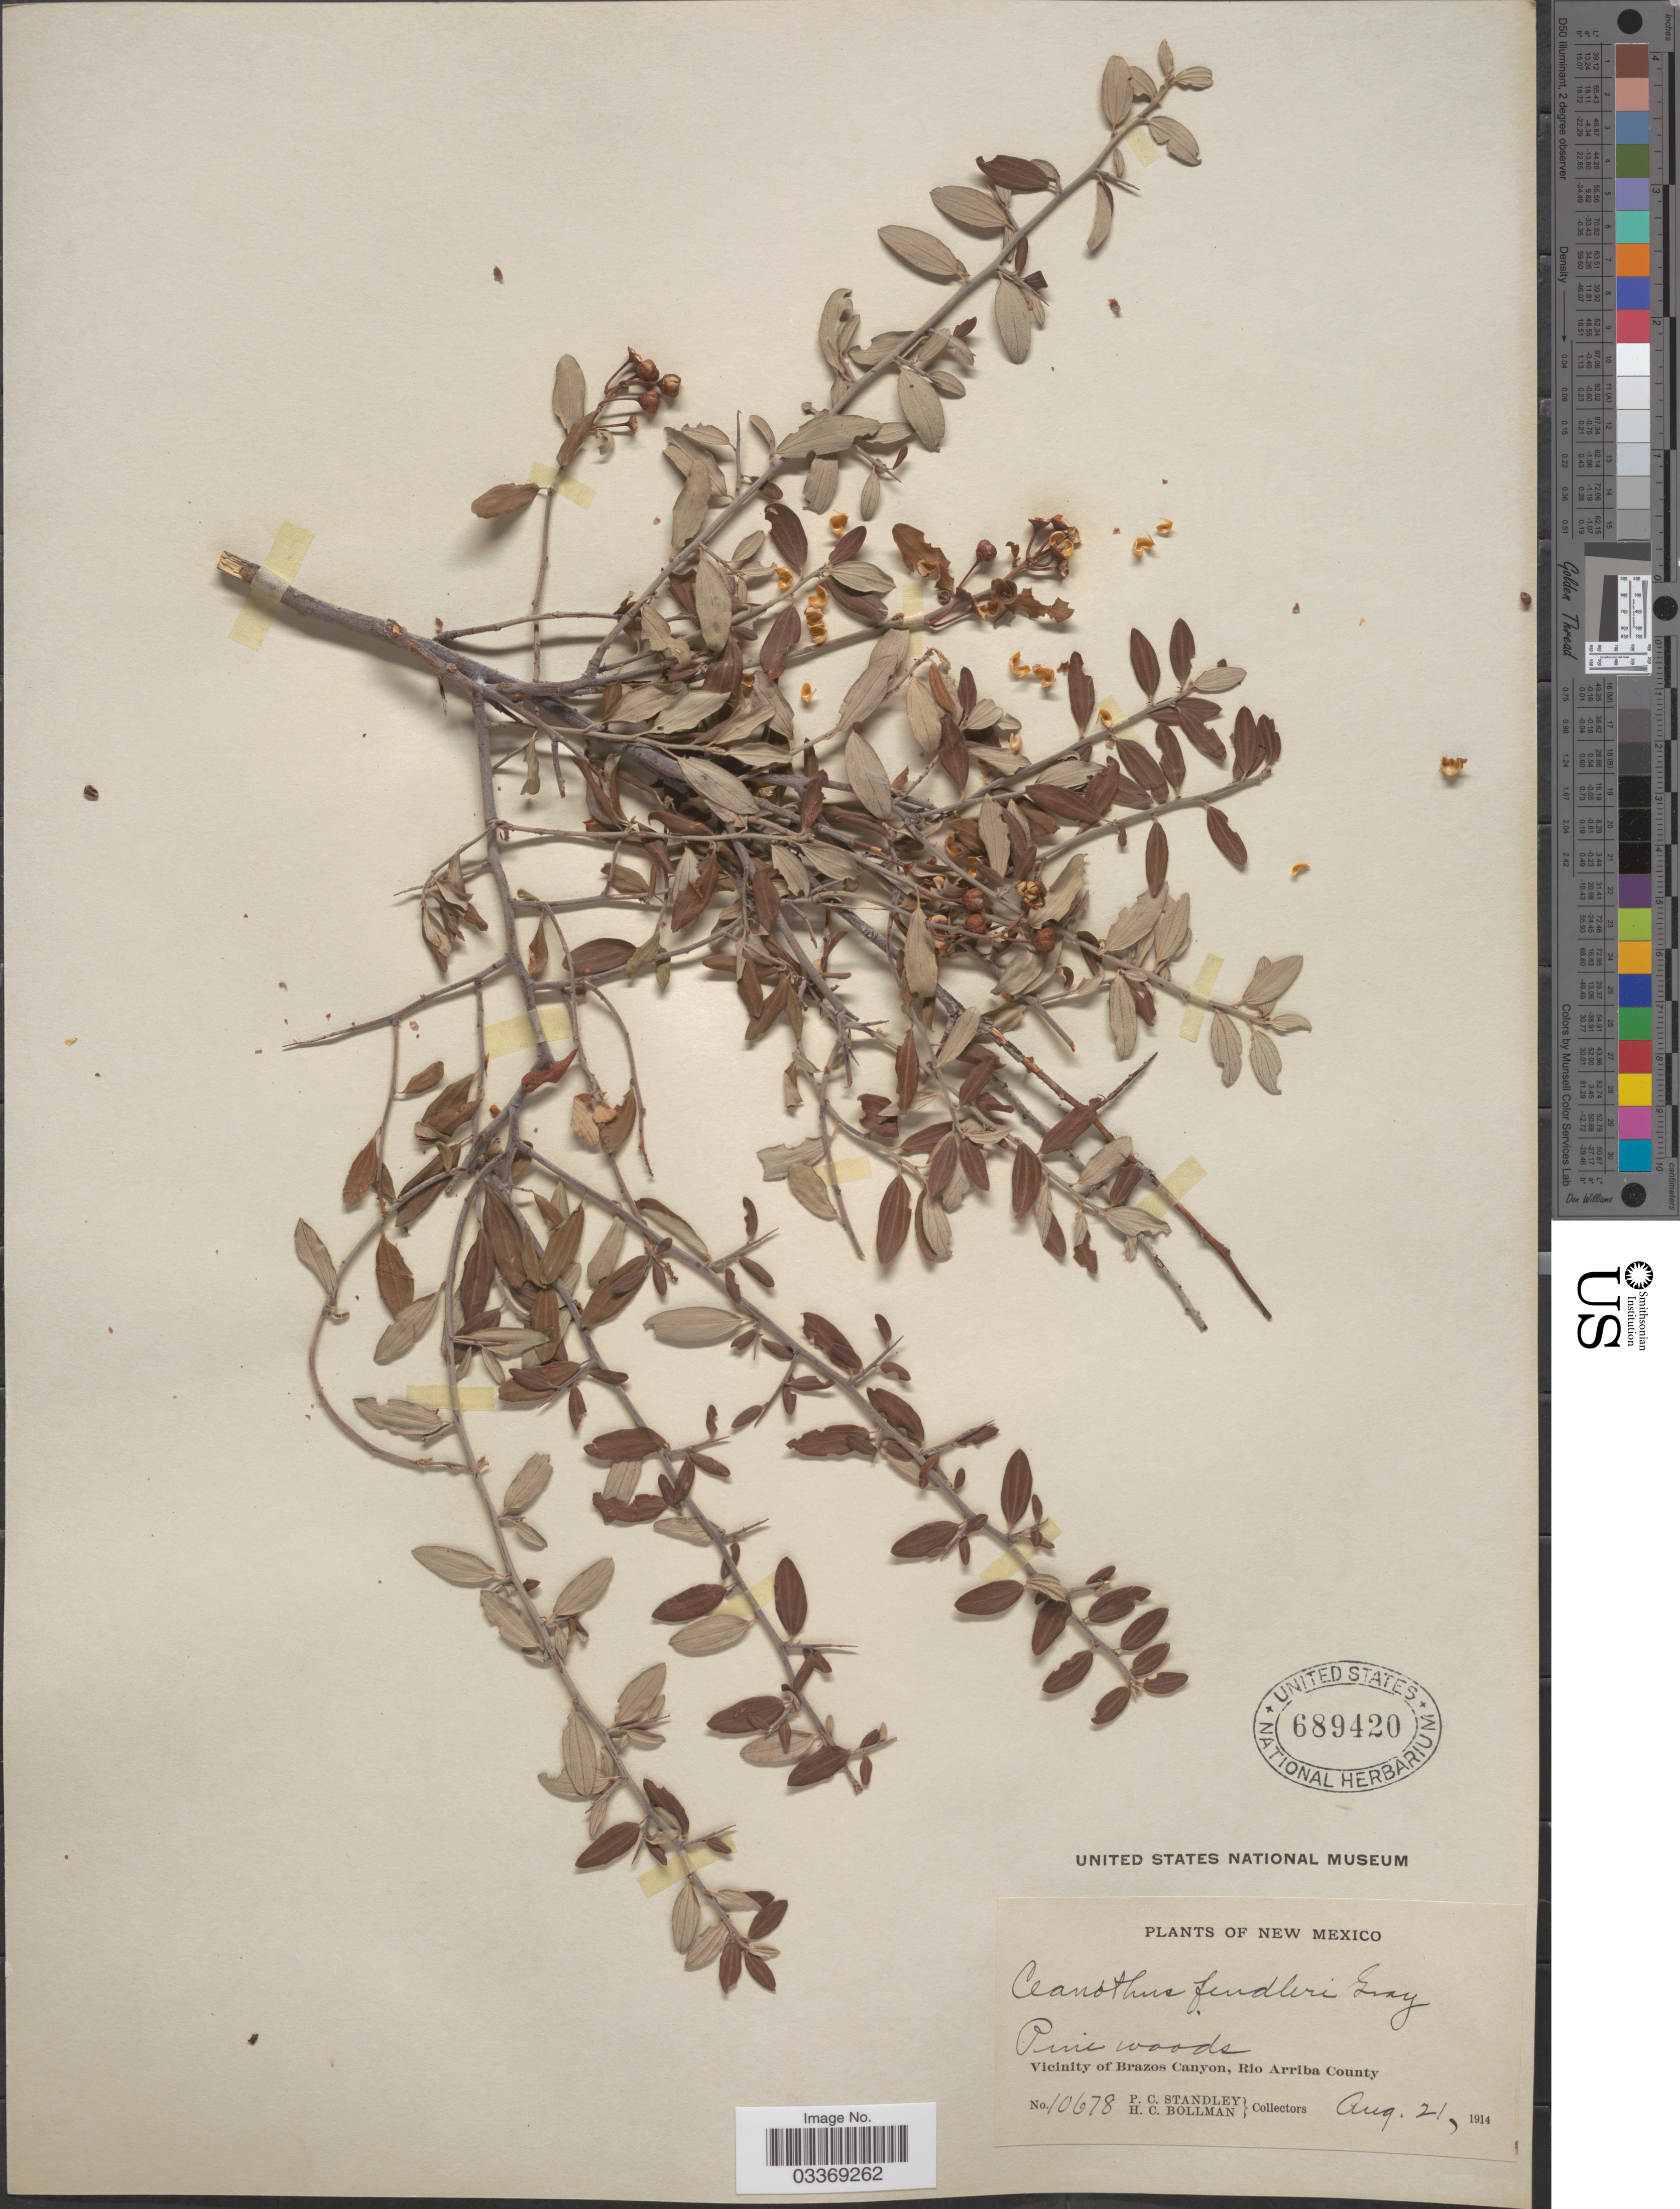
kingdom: Plantae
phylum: Tracheophyta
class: Magnoliopsida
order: Rosales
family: Rhamnaceae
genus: Ceanothus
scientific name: Ceanothus fendleri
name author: A. Gray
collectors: P. C. Standley & H. C. Bollman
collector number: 10678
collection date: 1914-08-21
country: United States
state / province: New Mexico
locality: Vicinity of Brazos Canyon, Rio Arriba County.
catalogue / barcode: US 689420